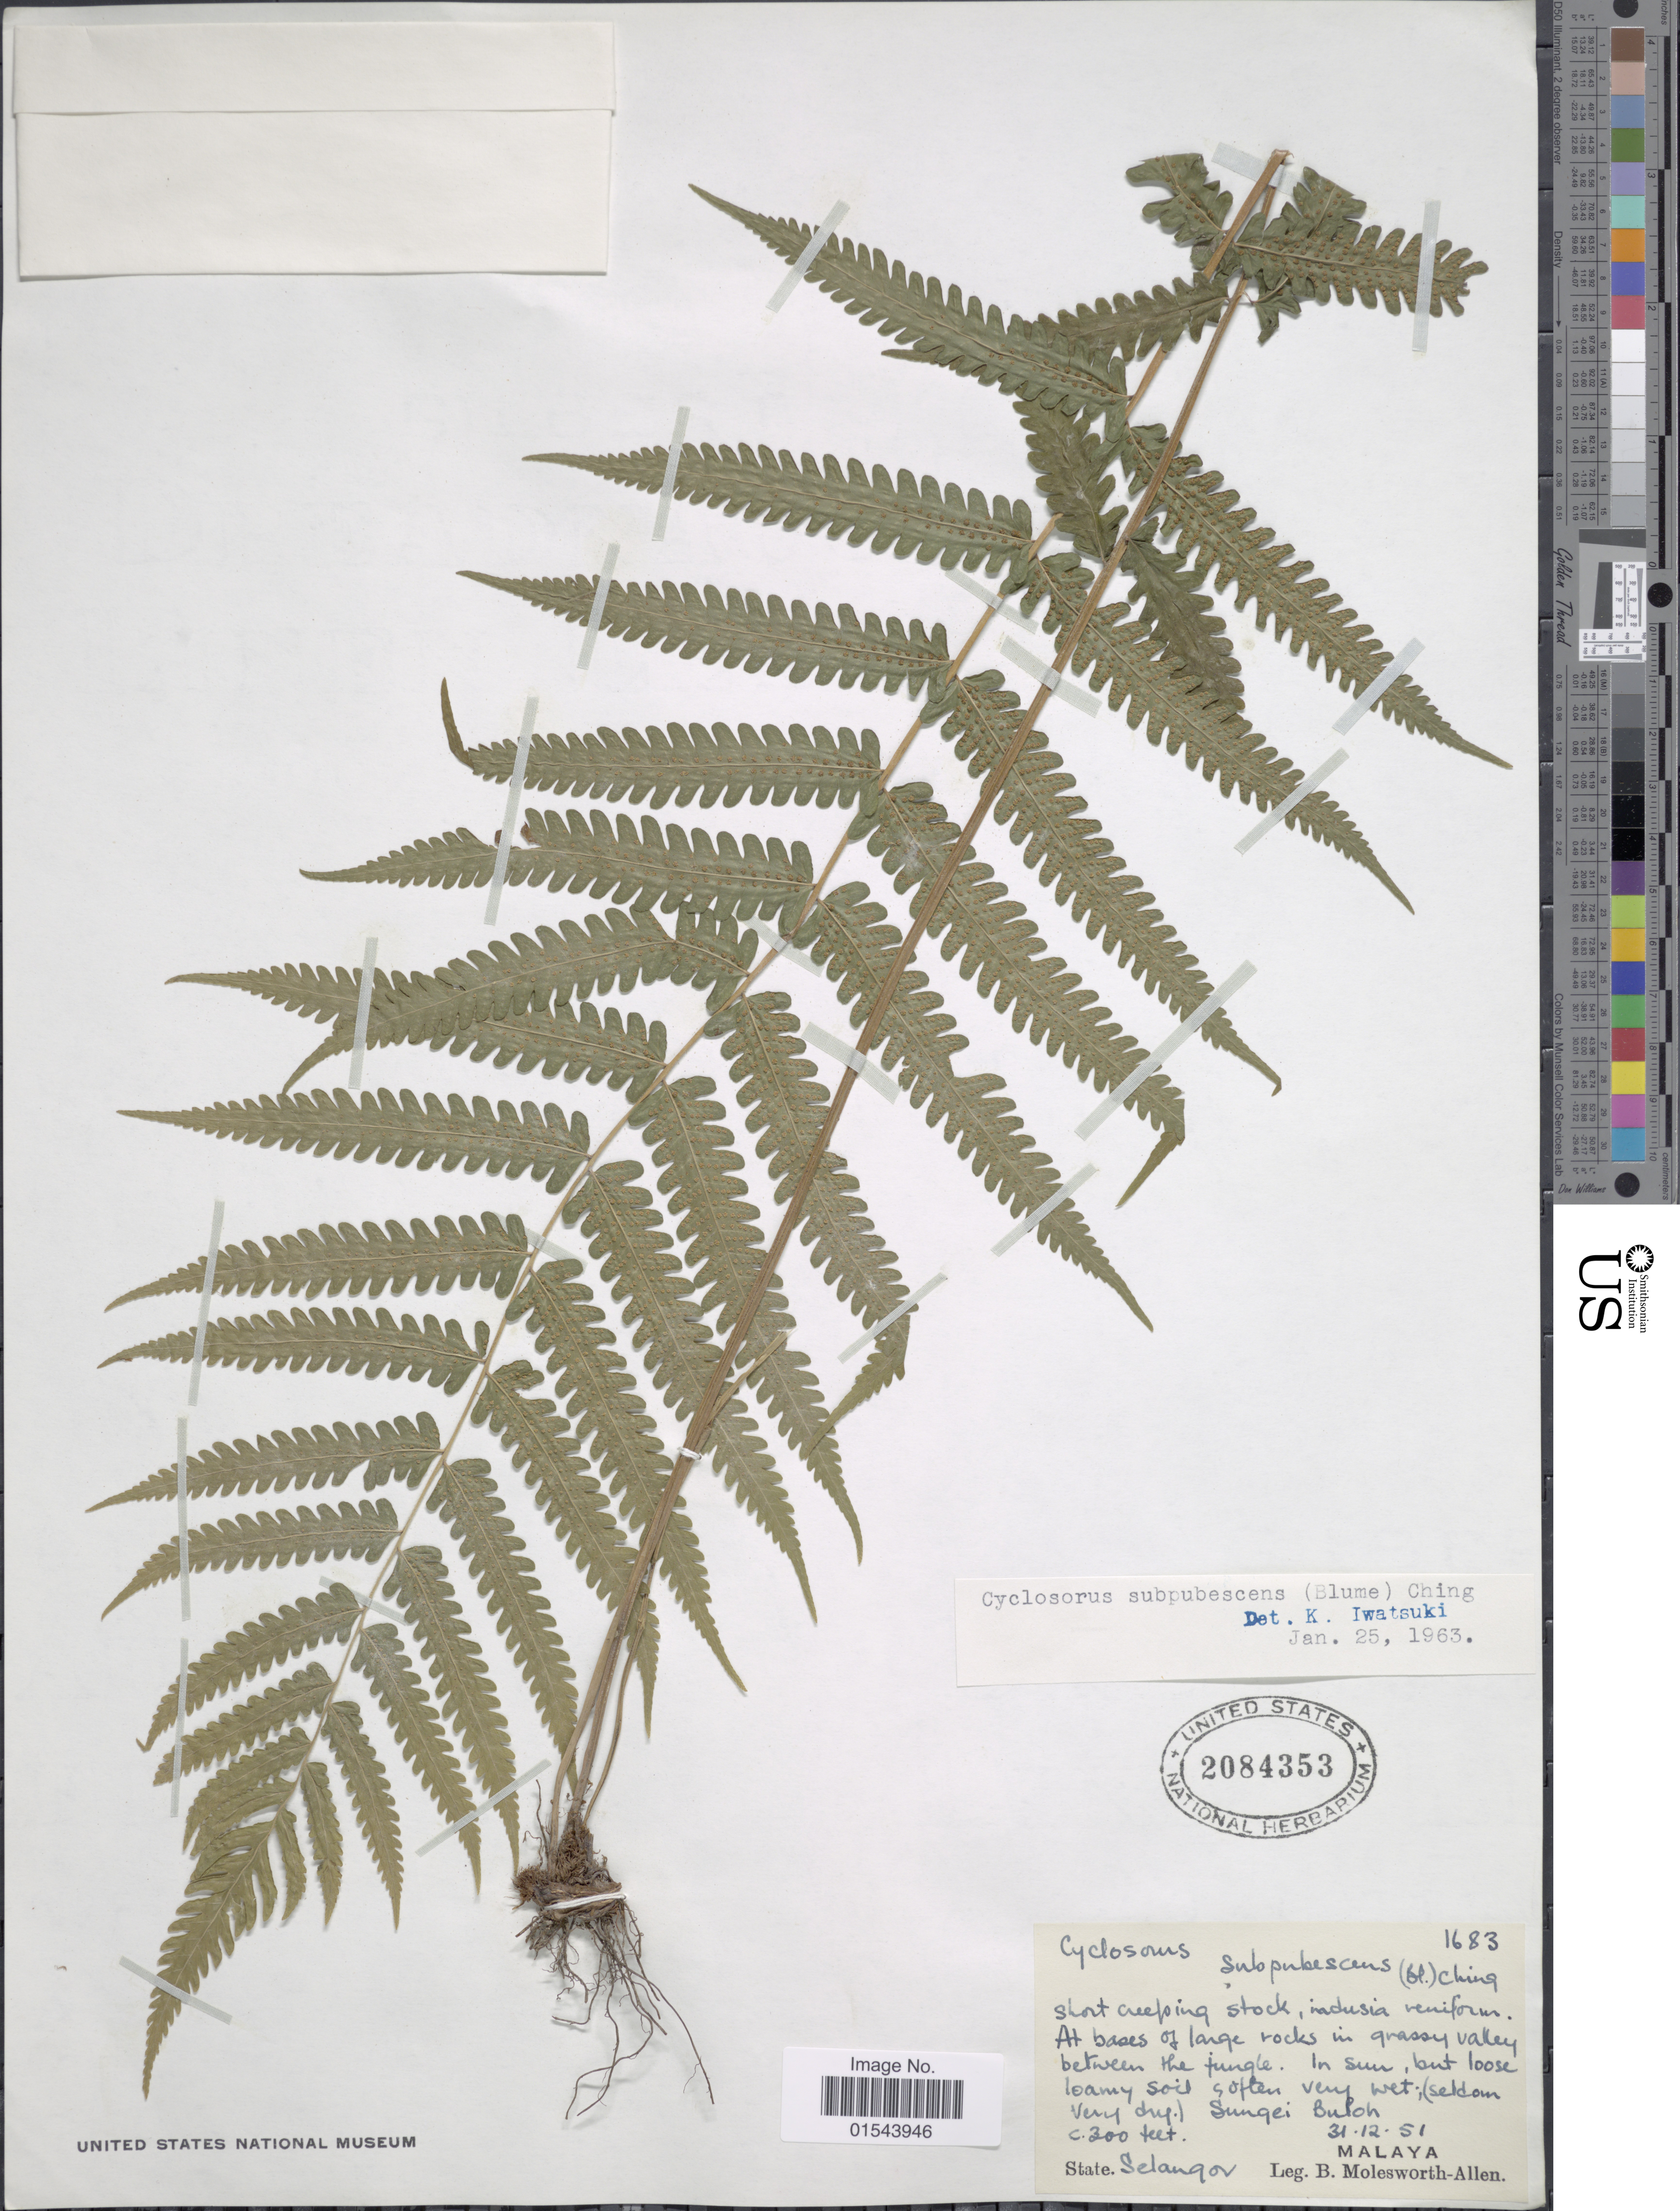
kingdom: Plantae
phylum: Tracheophyta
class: Polypodiopsida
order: Polypodiales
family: Thelypteridaceae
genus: Christella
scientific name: Christella subpubescens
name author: (Blume) Holttum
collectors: B. E. G. Molesworth-Allen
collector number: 1683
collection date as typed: Transcribed d/m/y: 31/12/51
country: Malaysia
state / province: Selangor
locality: Sungei Buloh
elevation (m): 91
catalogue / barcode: US 2084353